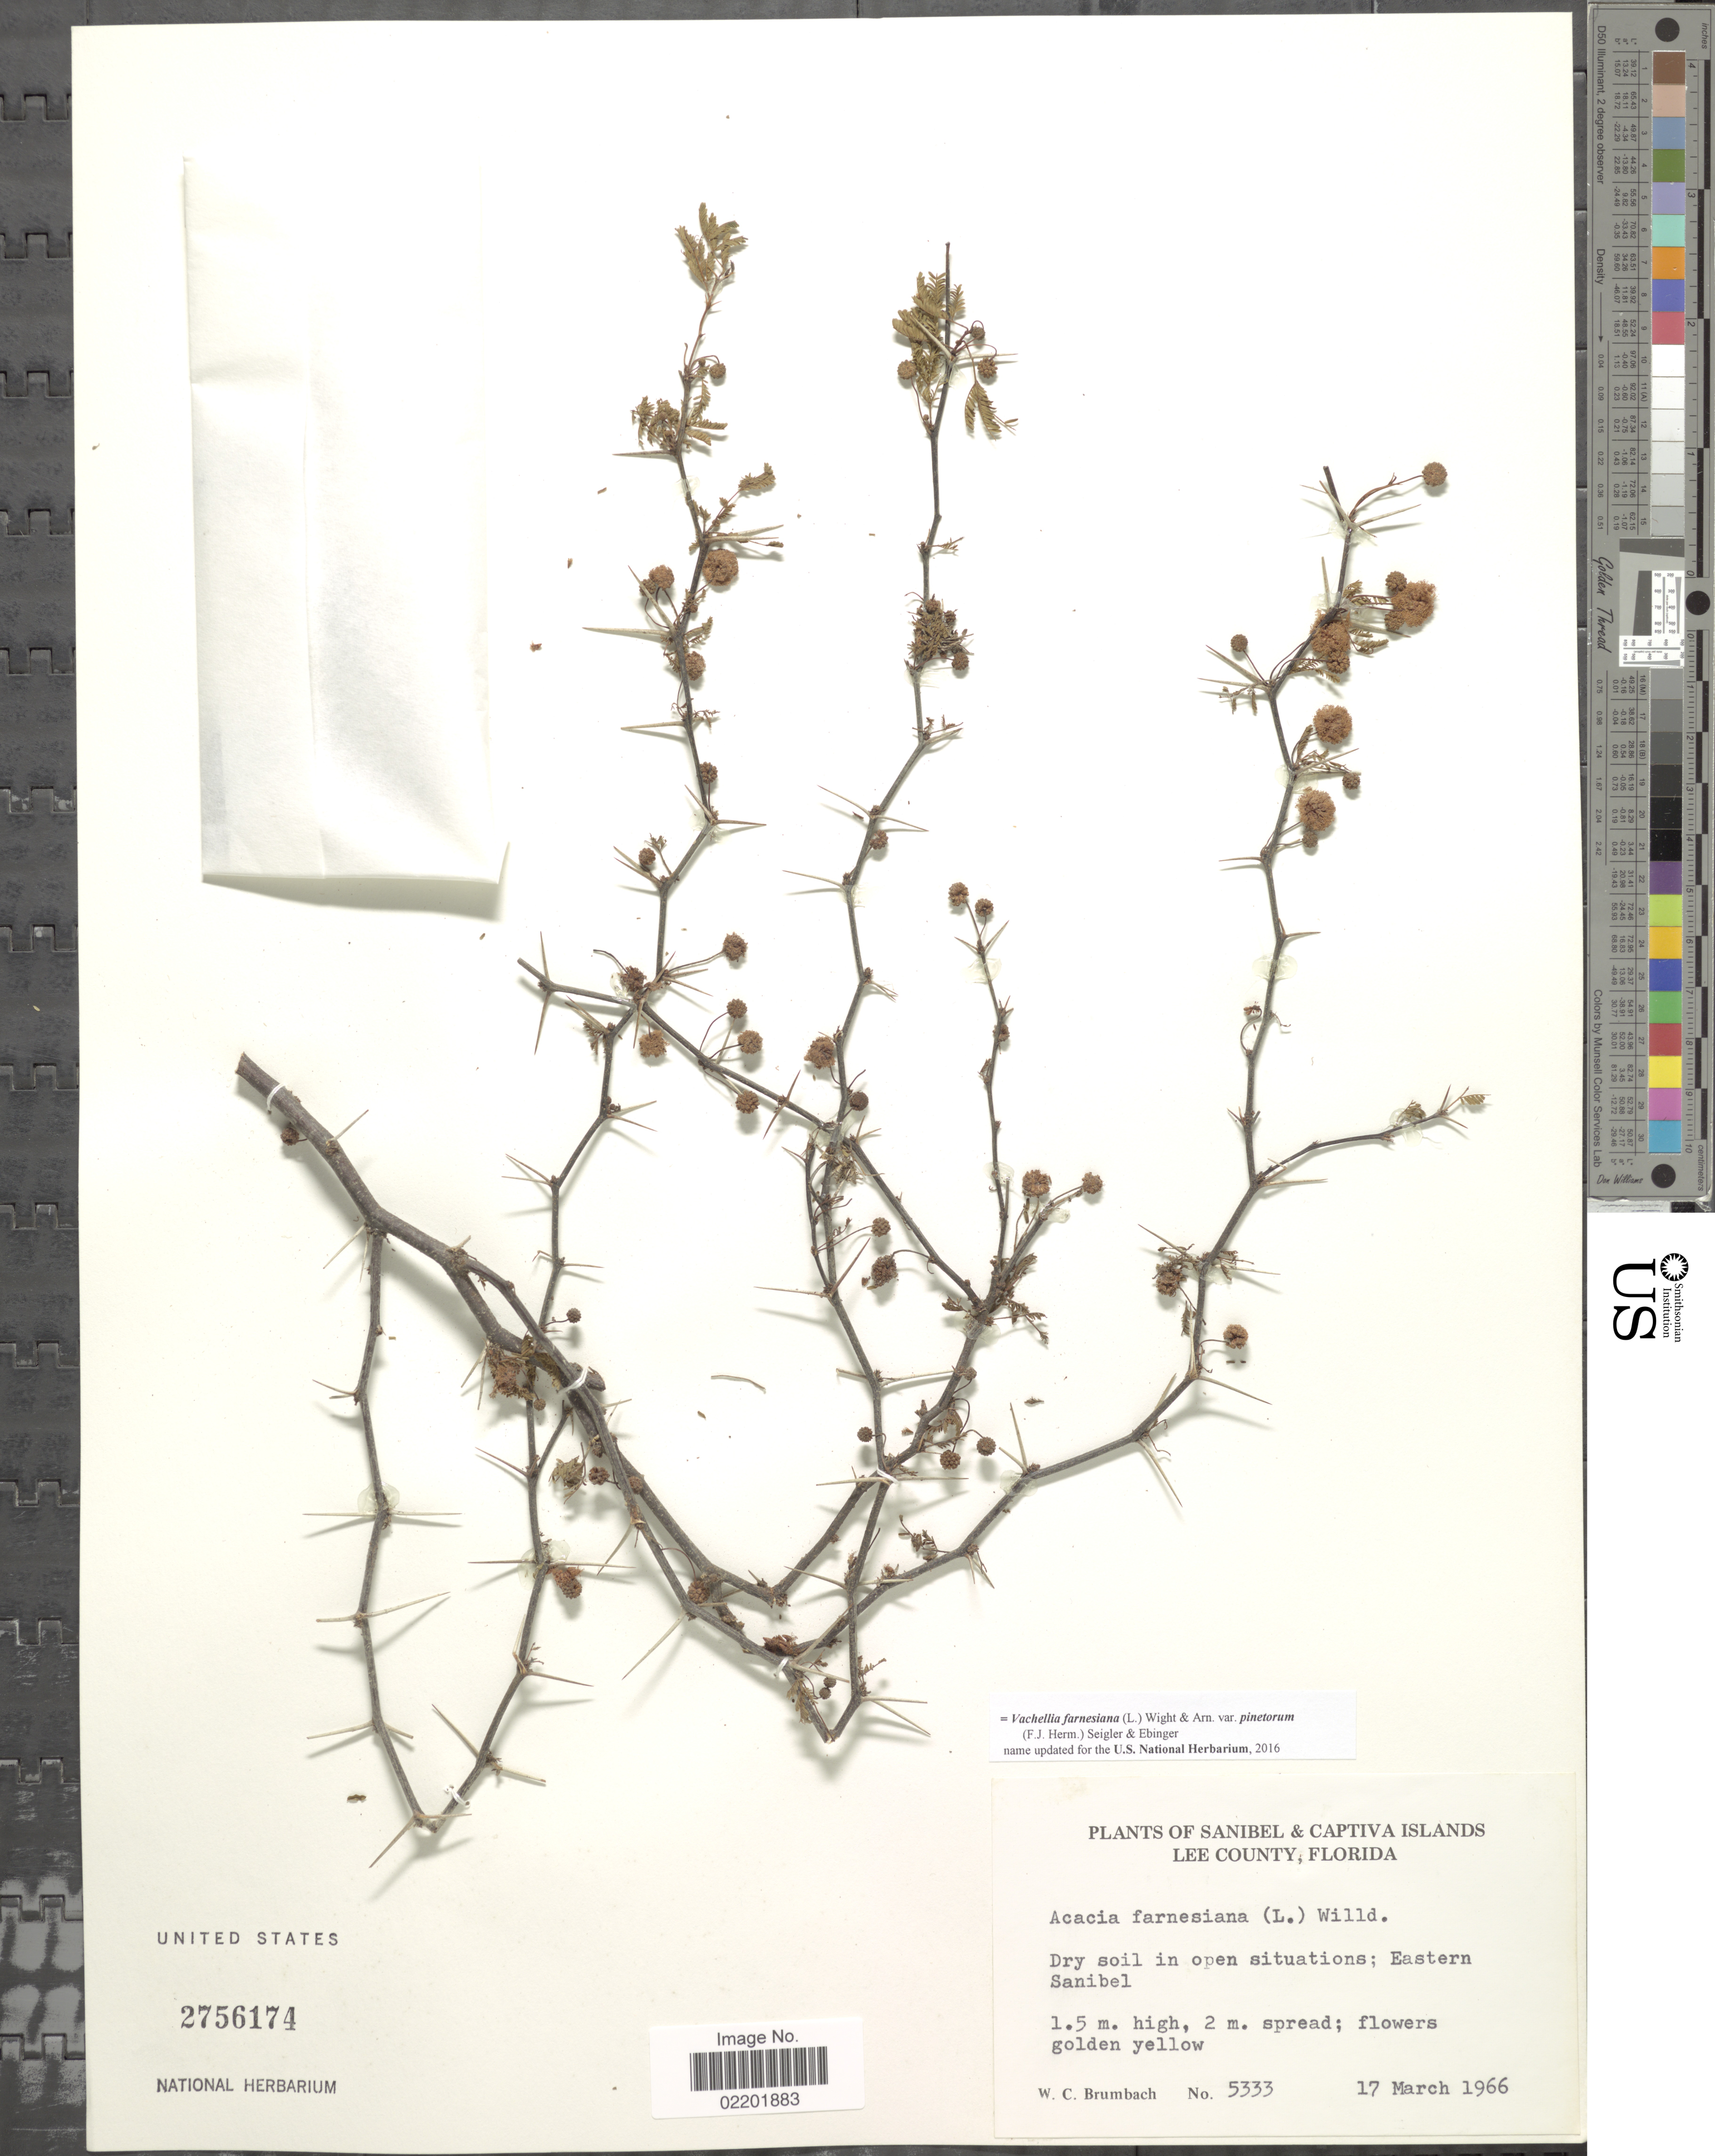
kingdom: Plantae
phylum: Tracheophyta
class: Magnoliopsida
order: Fabales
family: Fabaceae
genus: Vachellia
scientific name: Vachellia farnesiana var. farnesiana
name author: (L.) Wight & Arn.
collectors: W. C. Brumbach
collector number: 5333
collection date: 1966-03-17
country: United States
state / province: Florida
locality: Sanibel & Captiva Islands, Lee County, Eastern Sanibel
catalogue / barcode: US 2756174